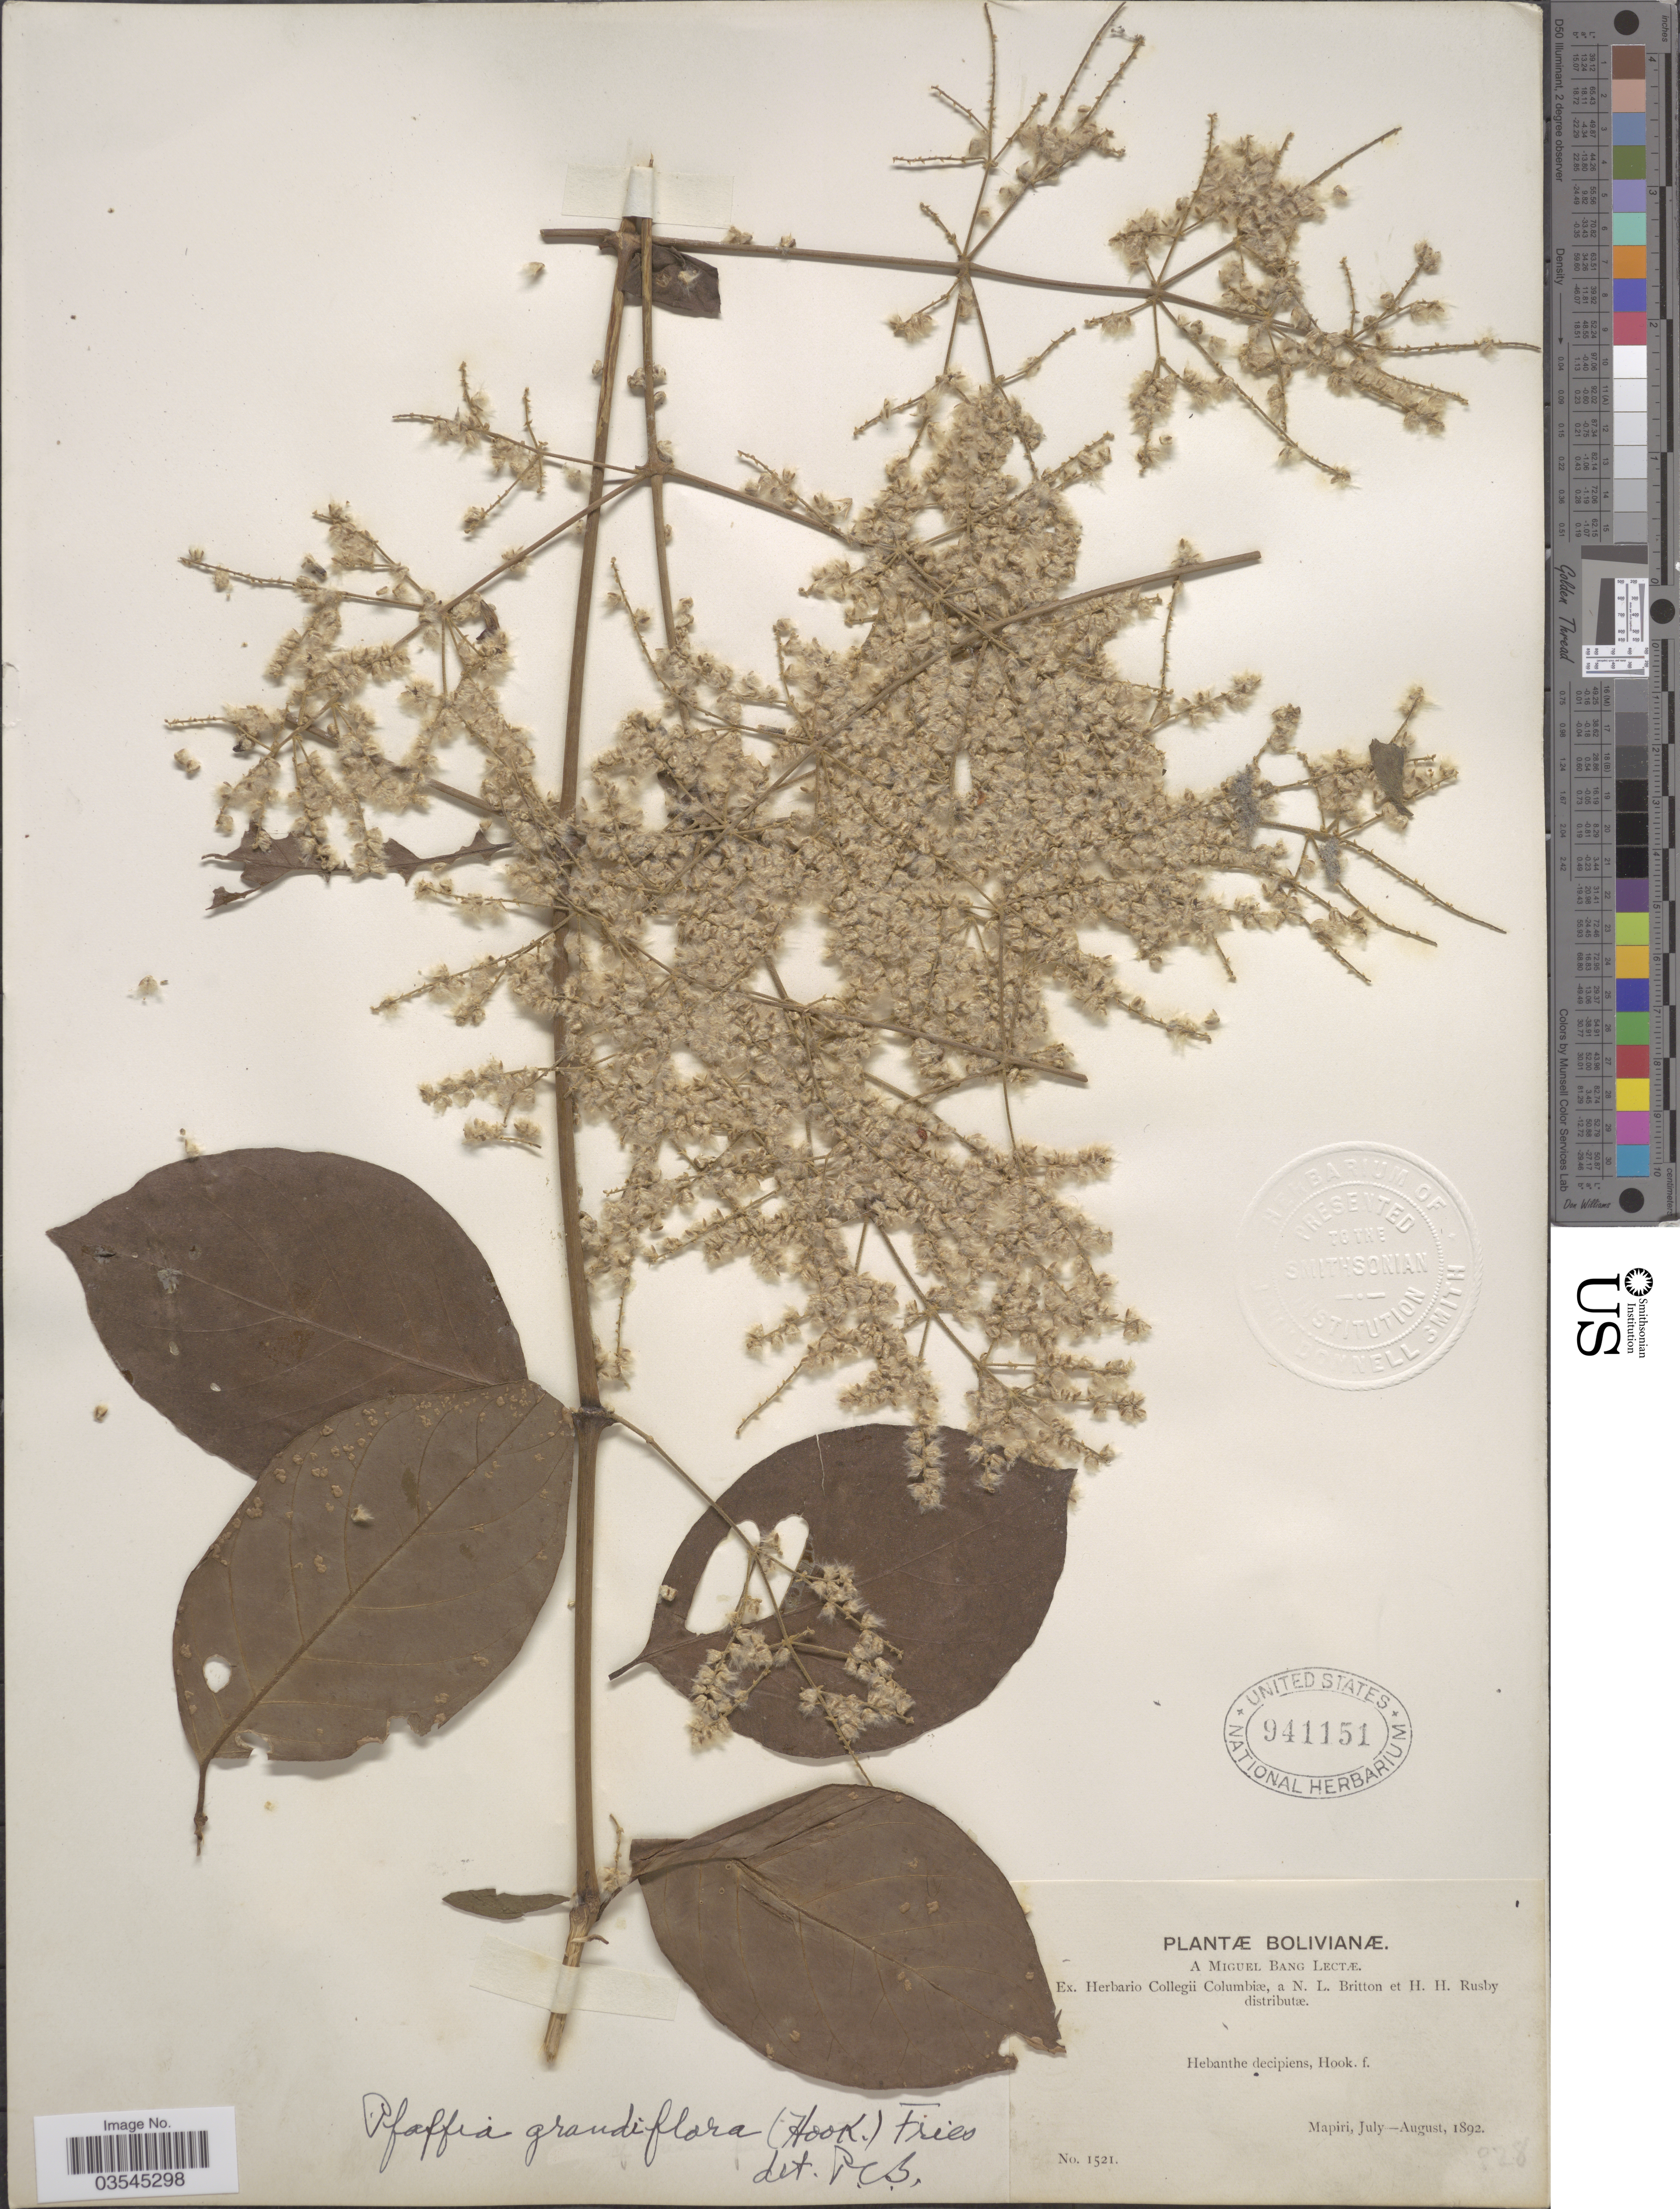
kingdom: Plantae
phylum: Tracheophyta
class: Magnoliopsida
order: Caryophyllales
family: Amaranthaceae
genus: Pfaffia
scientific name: Pfaffia grandiflora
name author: (Hook.) R.E. Fr.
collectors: M. Bang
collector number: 1521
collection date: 1892-07/1892-08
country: Bolivia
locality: Mapiri.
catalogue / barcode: US 941151